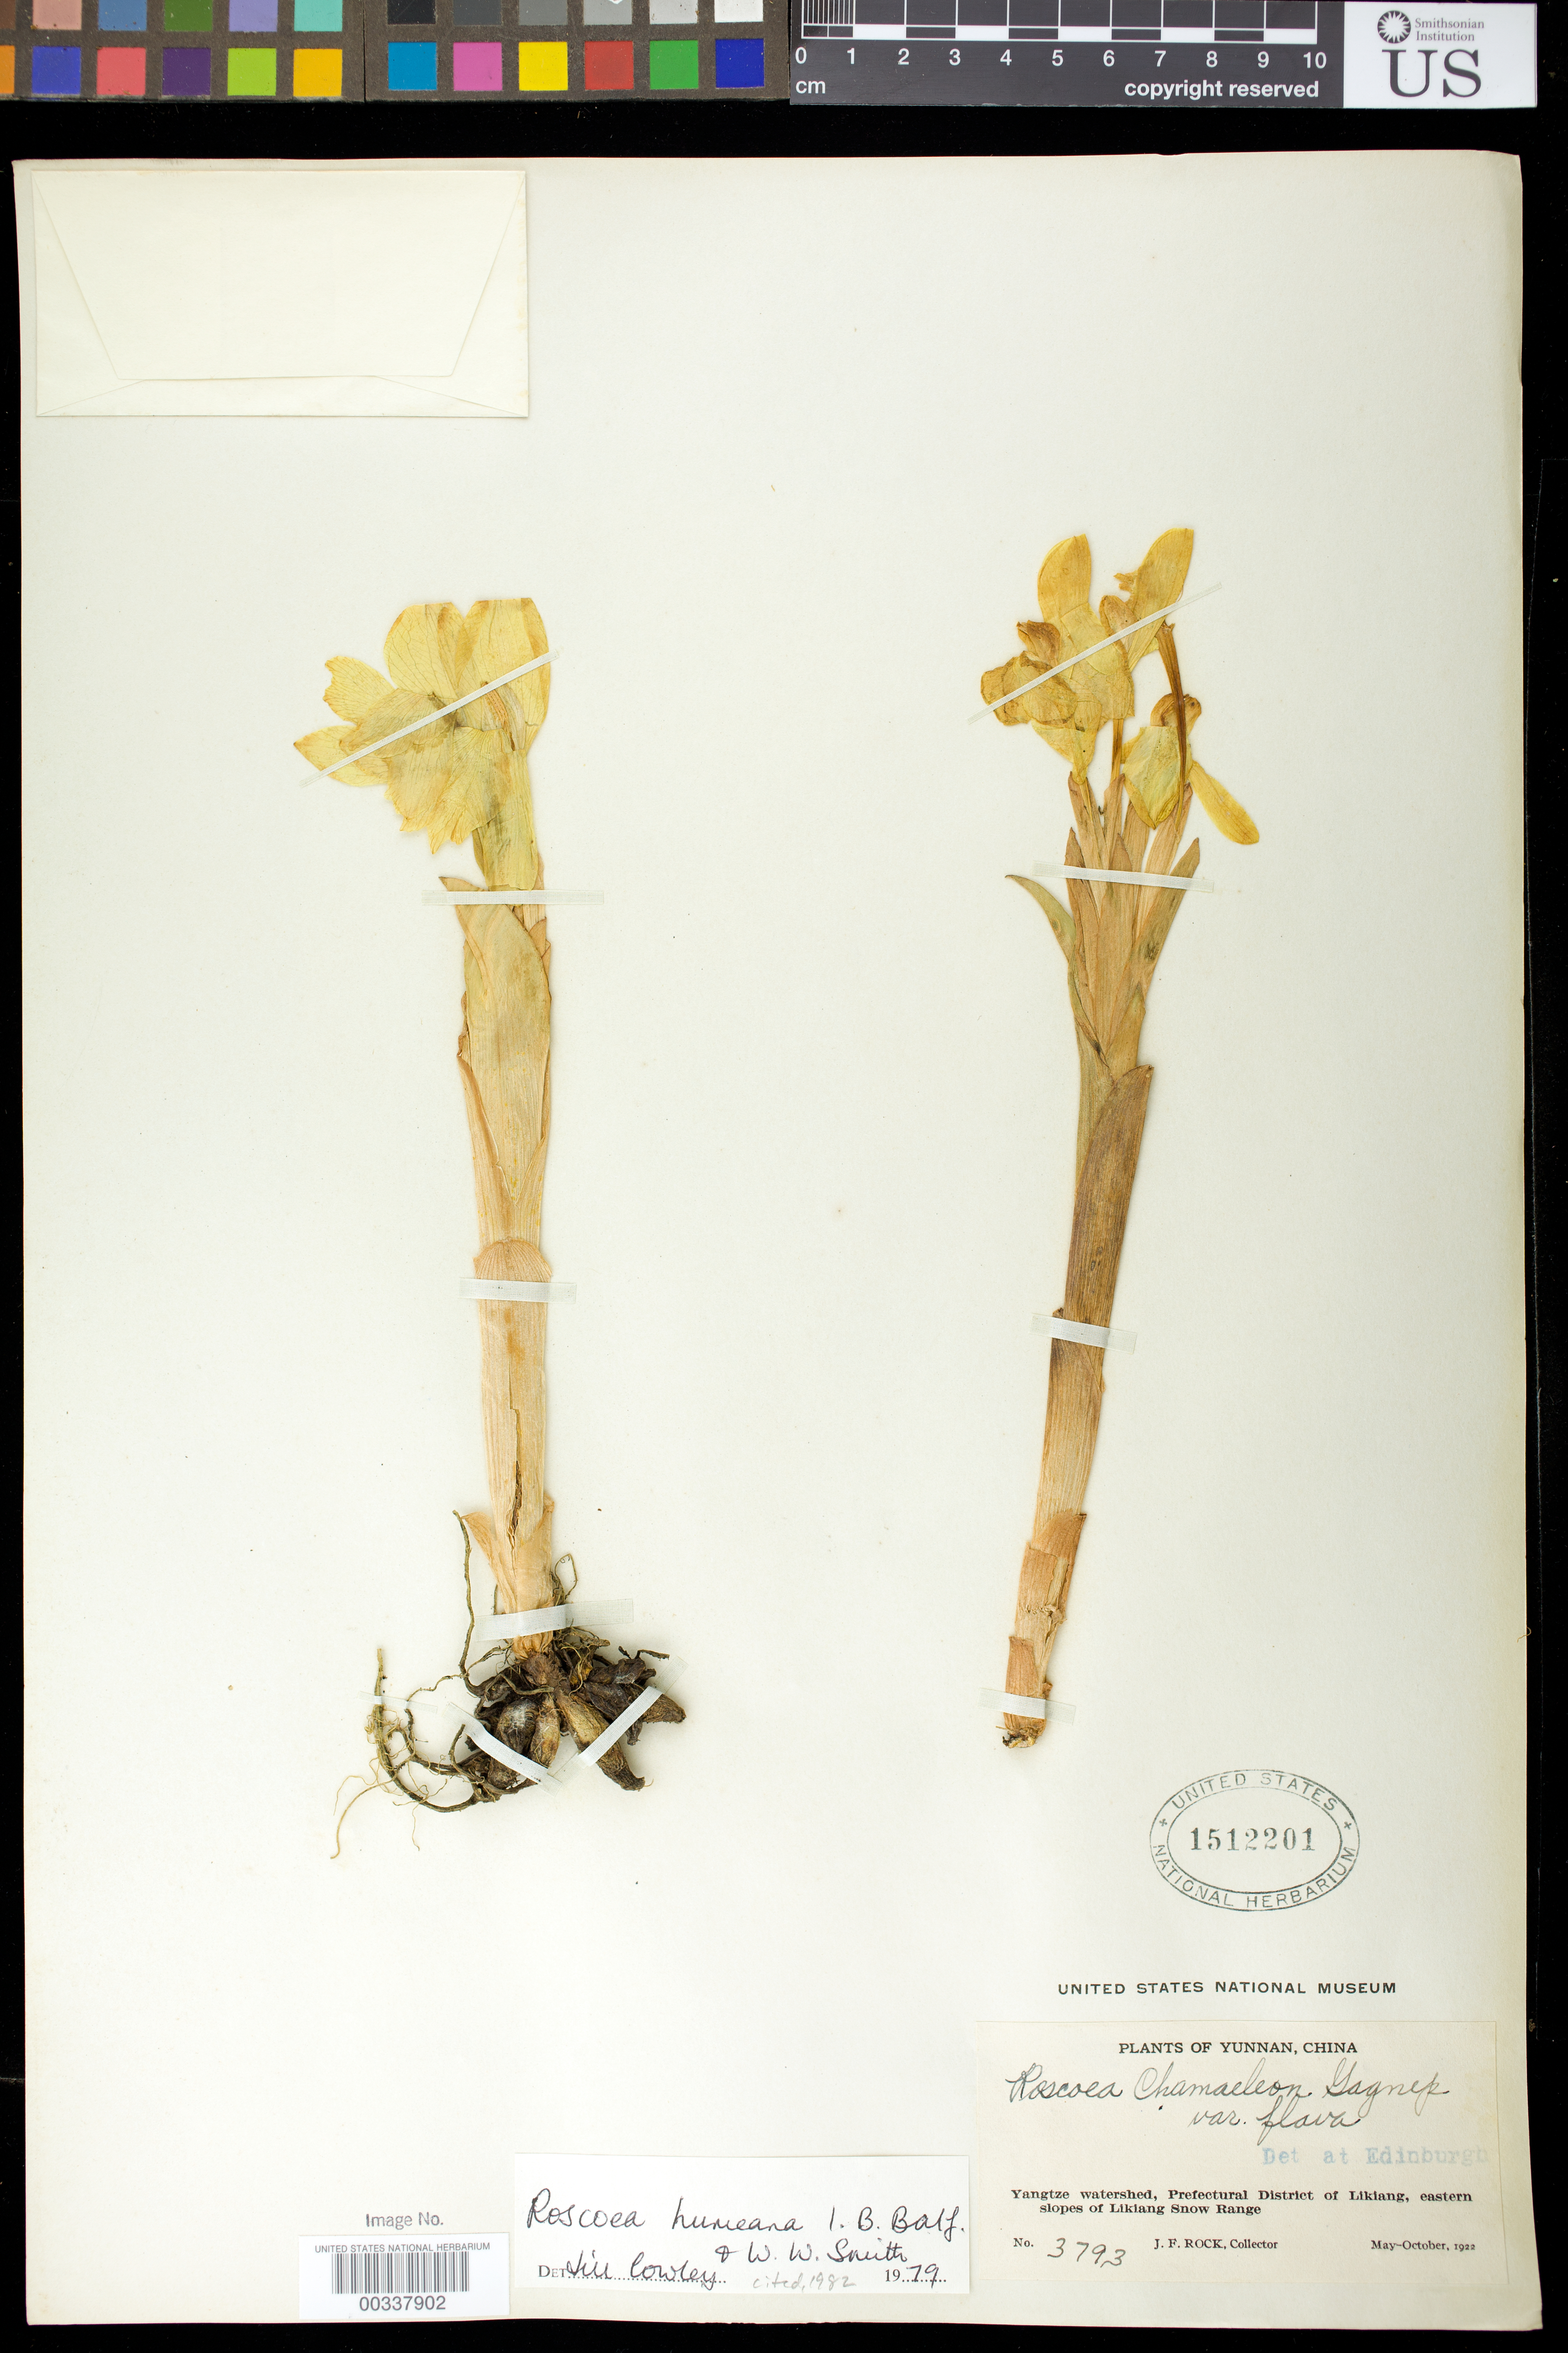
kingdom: Plantae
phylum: Tracheophyta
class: Liliopsida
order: Zingiberales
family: Zingiberaceae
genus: Roscoea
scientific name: Roscoea humeana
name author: Balf. f. & W.W. Sm.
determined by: Cowley, J.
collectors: J. F. Rock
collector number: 3793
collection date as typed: May 1922 to -- Oct 1922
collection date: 1922-05/1922-10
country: China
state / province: Yunnan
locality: Yangtze watershed, prefectural dist of Likiang, eastern slopes of Likiang snow range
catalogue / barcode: US 1512201